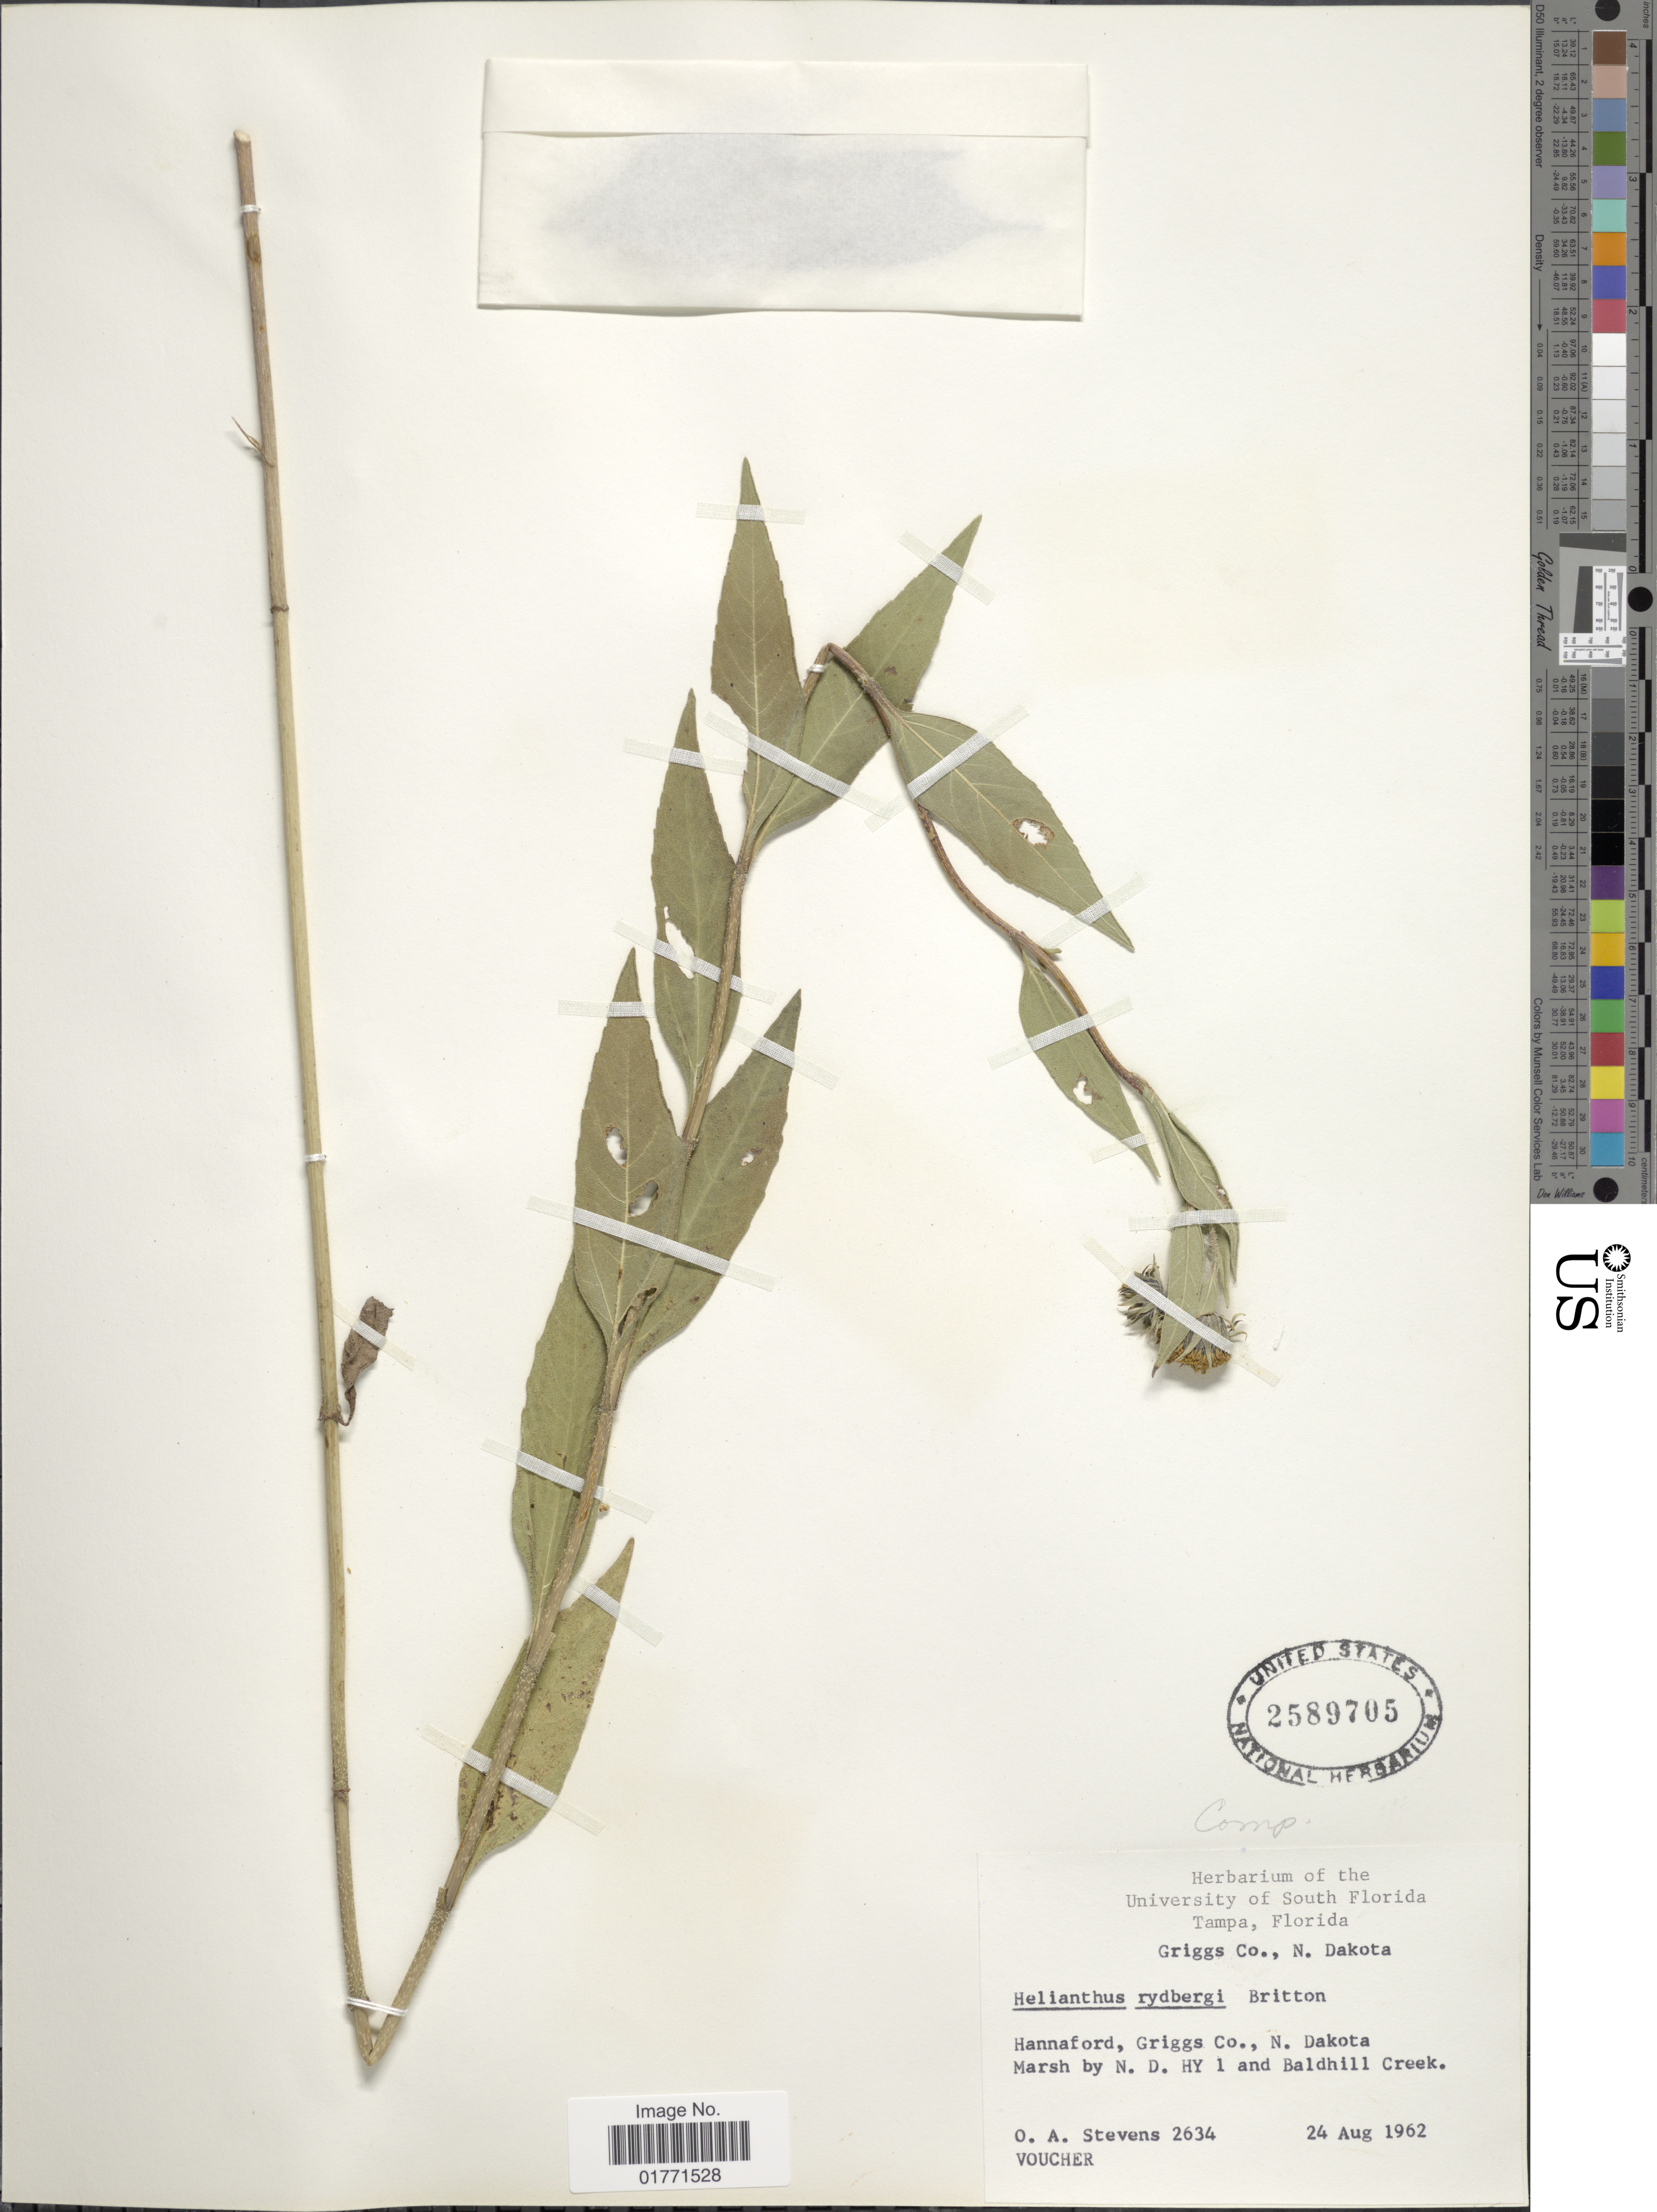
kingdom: Plantae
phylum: Tracheophyta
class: Magnoliopsida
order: Asterales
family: Asteraceae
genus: Helianthus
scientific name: Helianthus rydbergi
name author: Britton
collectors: O. A. Stevens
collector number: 2634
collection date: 1962-08-24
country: United States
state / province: North Dakota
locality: Hannaford, Griggs Co., N. Dakota. Marsh by N. D. HY 1 and Baldhill Creek,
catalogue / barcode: US 2589705